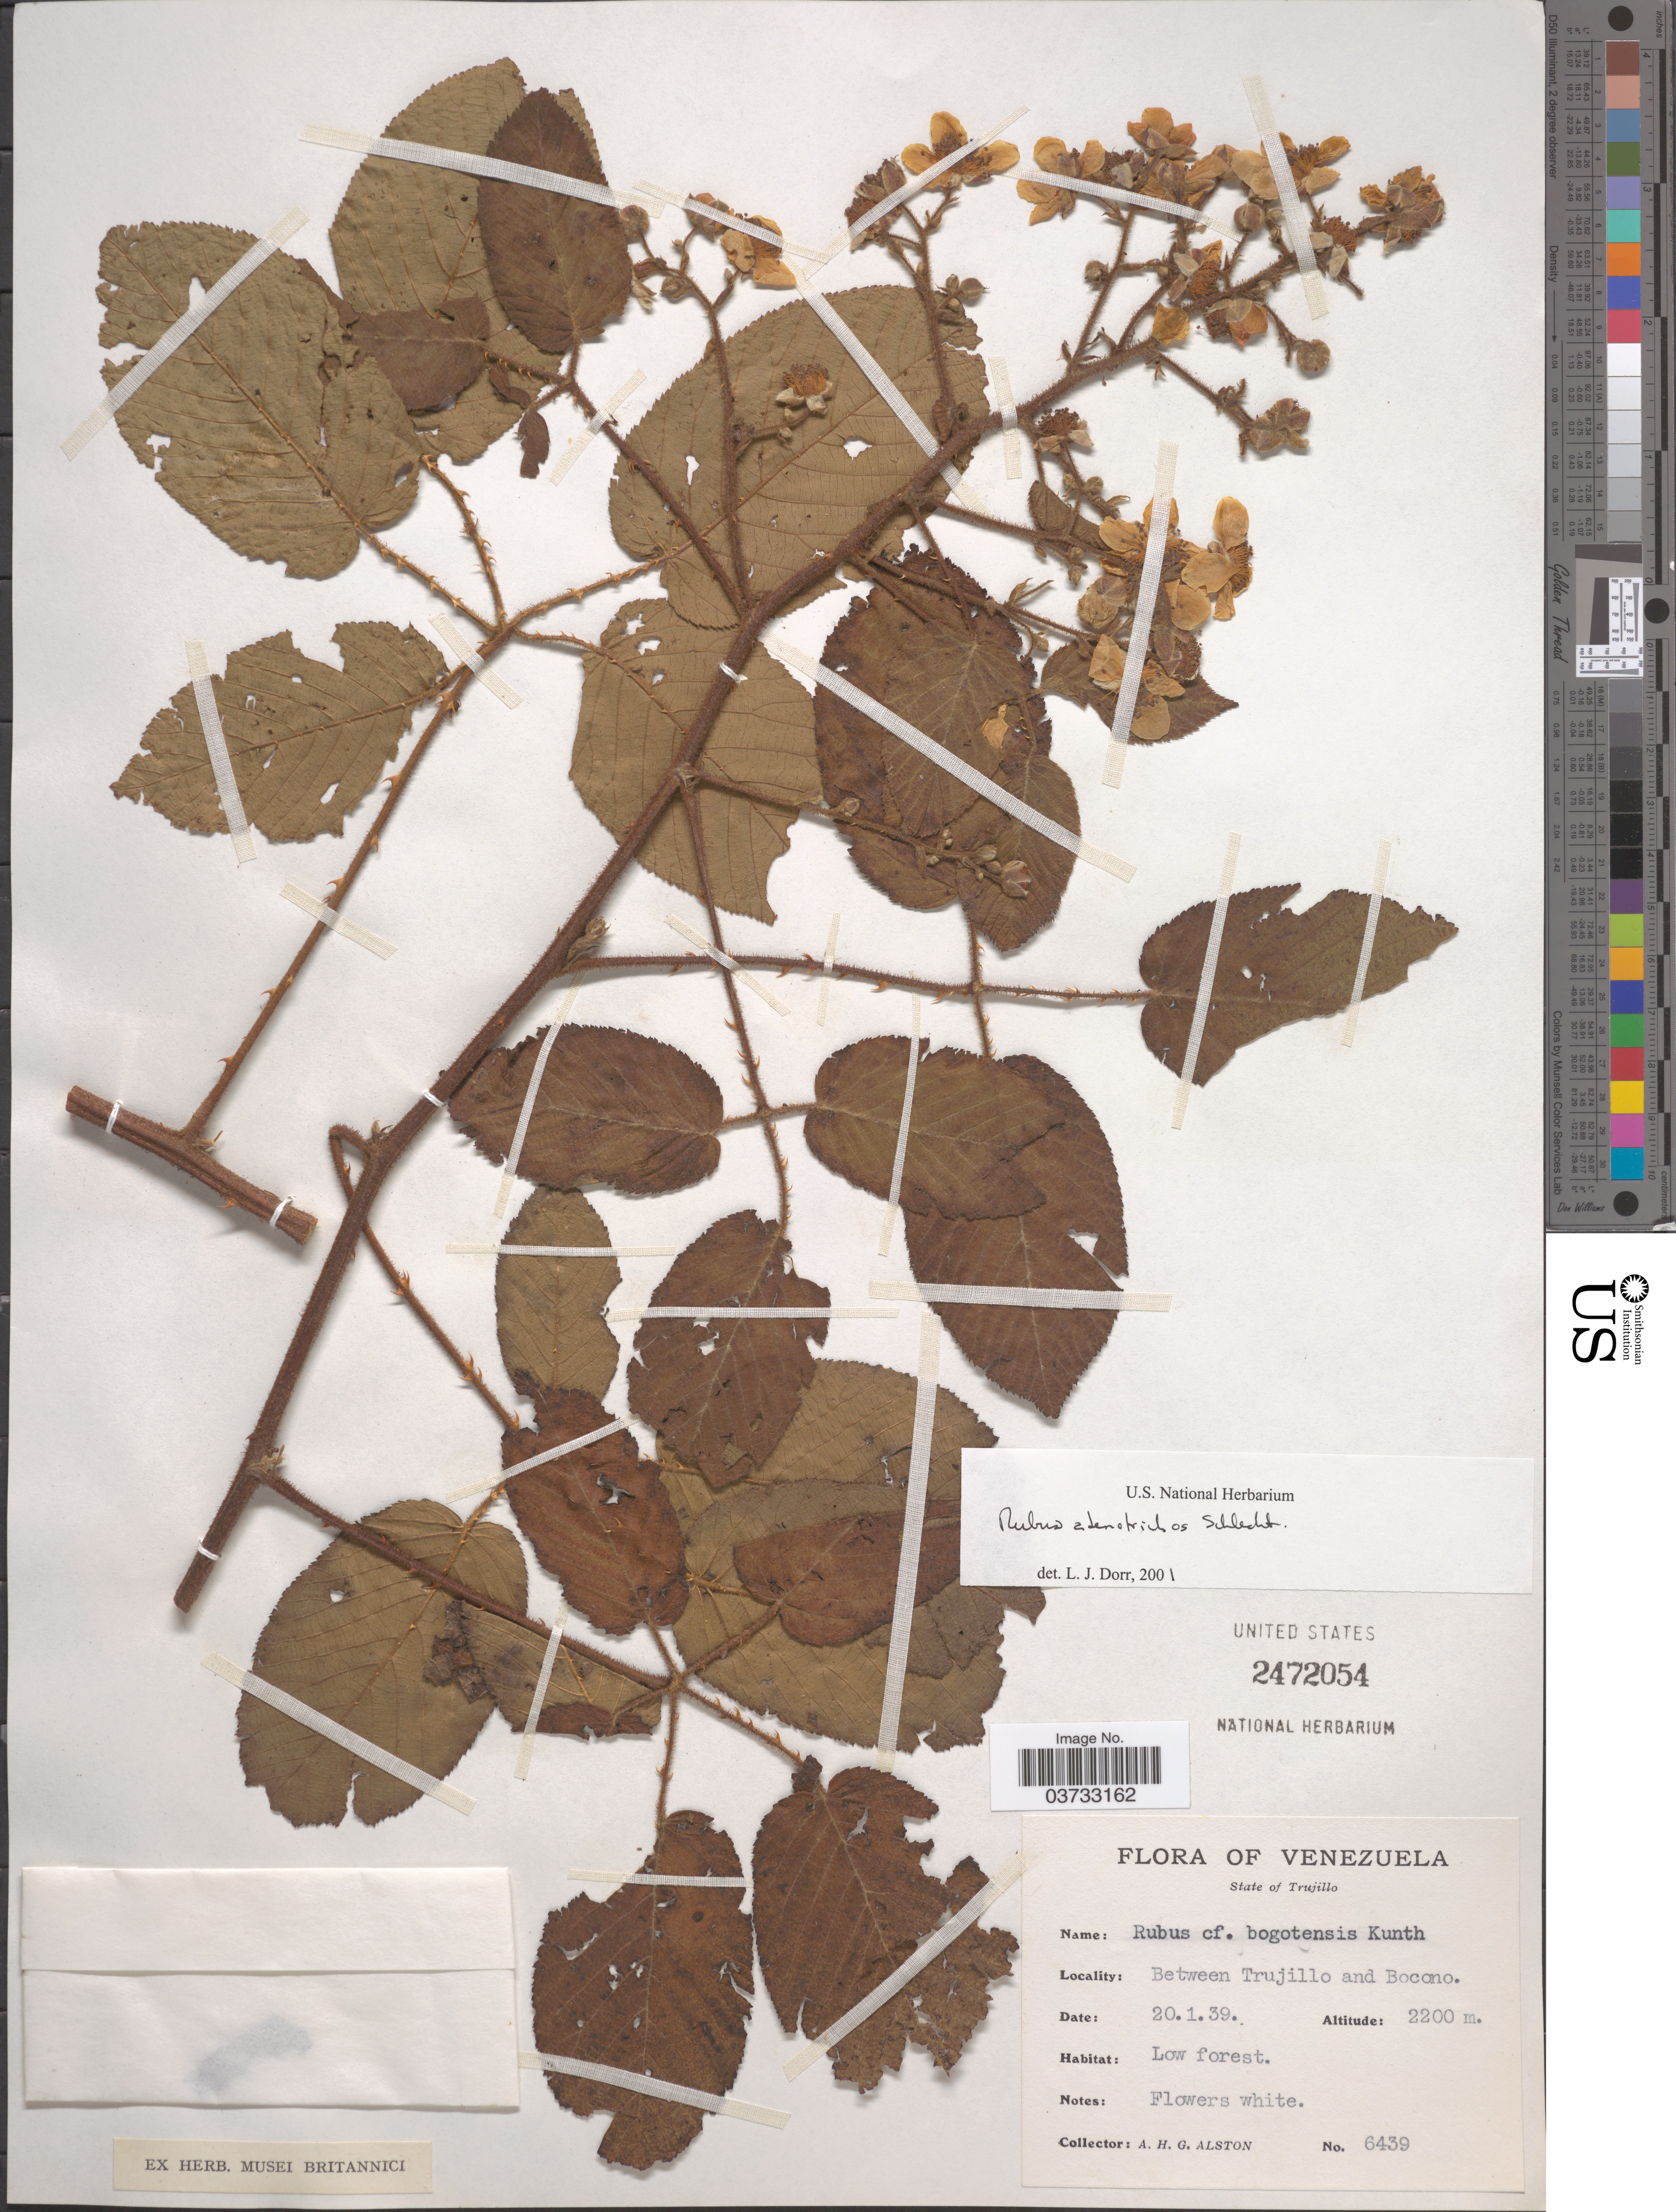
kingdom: Plantae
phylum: Tracheophyta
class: Magnoliopsida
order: Rosales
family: Rosaceae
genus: Rubus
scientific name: Rubus adenotrichos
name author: Schltdl.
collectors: A. H. Alston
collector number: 6439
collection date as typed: Transcribed d/m/y: 20/1/39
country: Venezuela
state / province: Trujillo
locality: Between Trujillo and Bocono.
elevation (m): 2200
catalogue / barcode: US 2472054